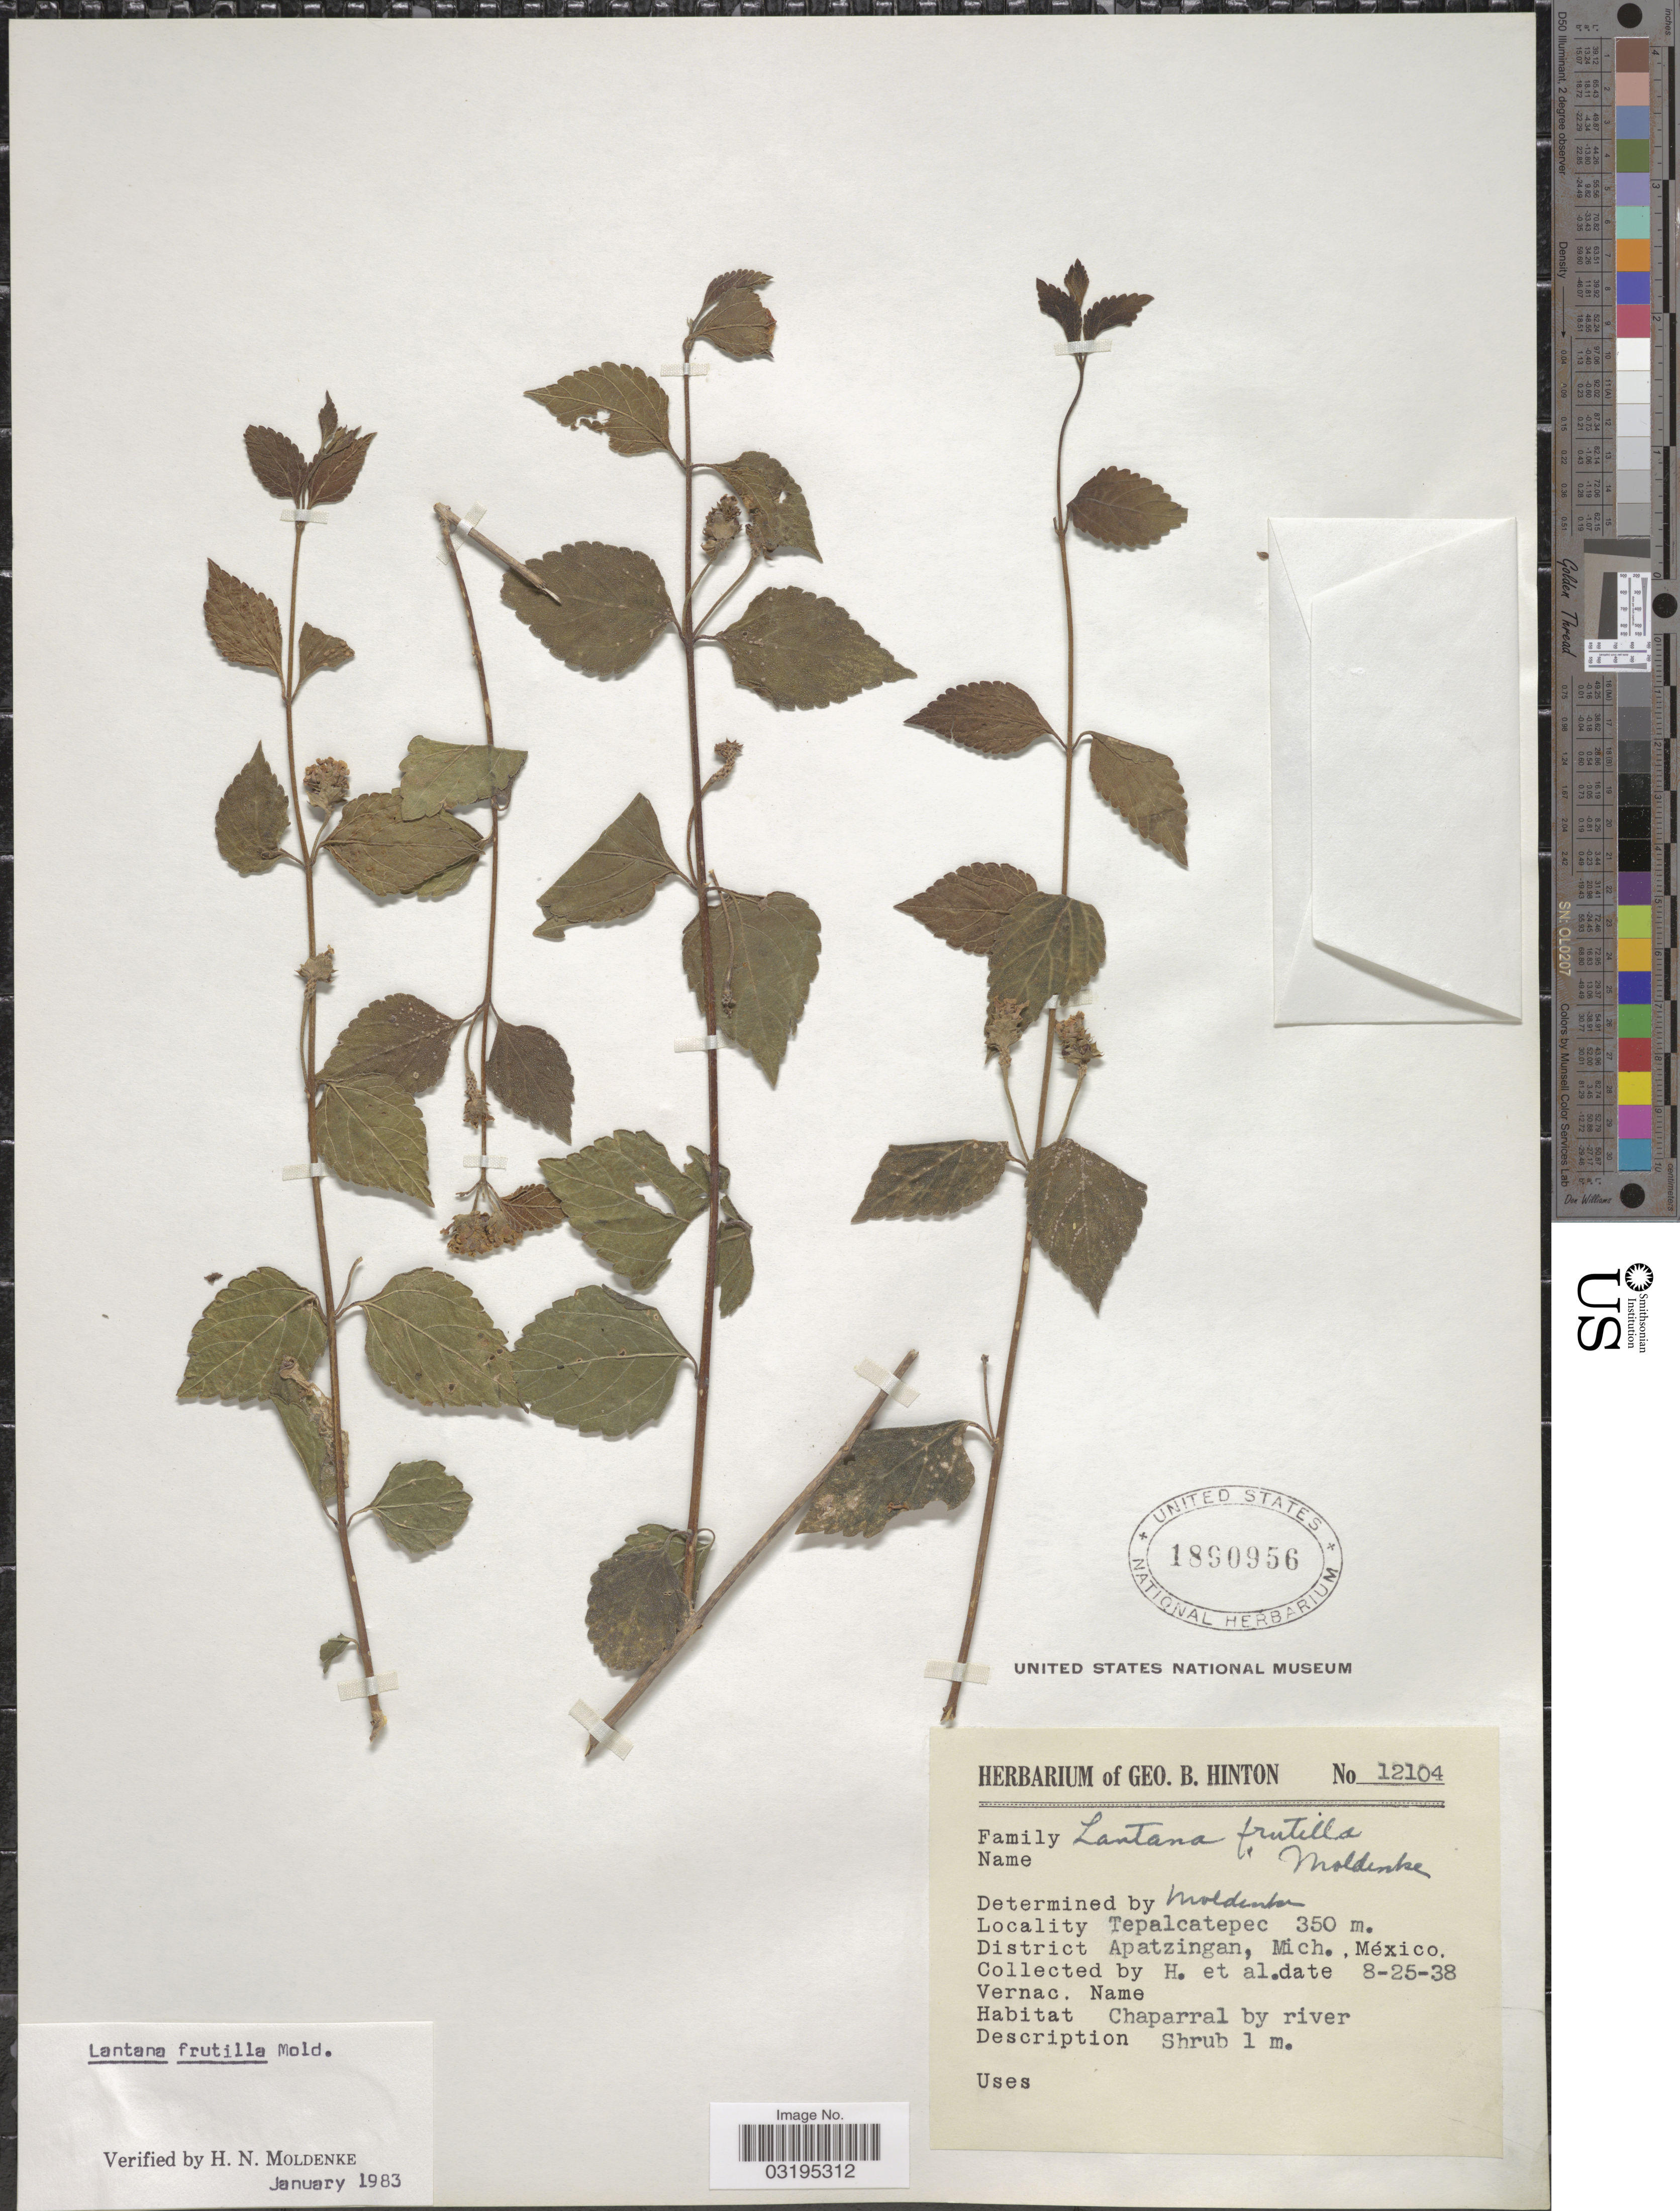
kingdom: Plantae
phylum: Tracheophyta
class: Magnoliopsida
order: Lamiales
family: Verbenaceae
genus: Lantana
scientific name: Lantana frutilla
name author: Moldenke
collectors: G. B. Hinton & et al.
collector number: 12104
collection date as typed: Transcribed d/m/y: 25/8/38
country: Mexico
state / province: Michoacán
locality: Tepalcatepec. District Apatzingan.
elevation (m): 350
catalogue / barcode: US 1890956